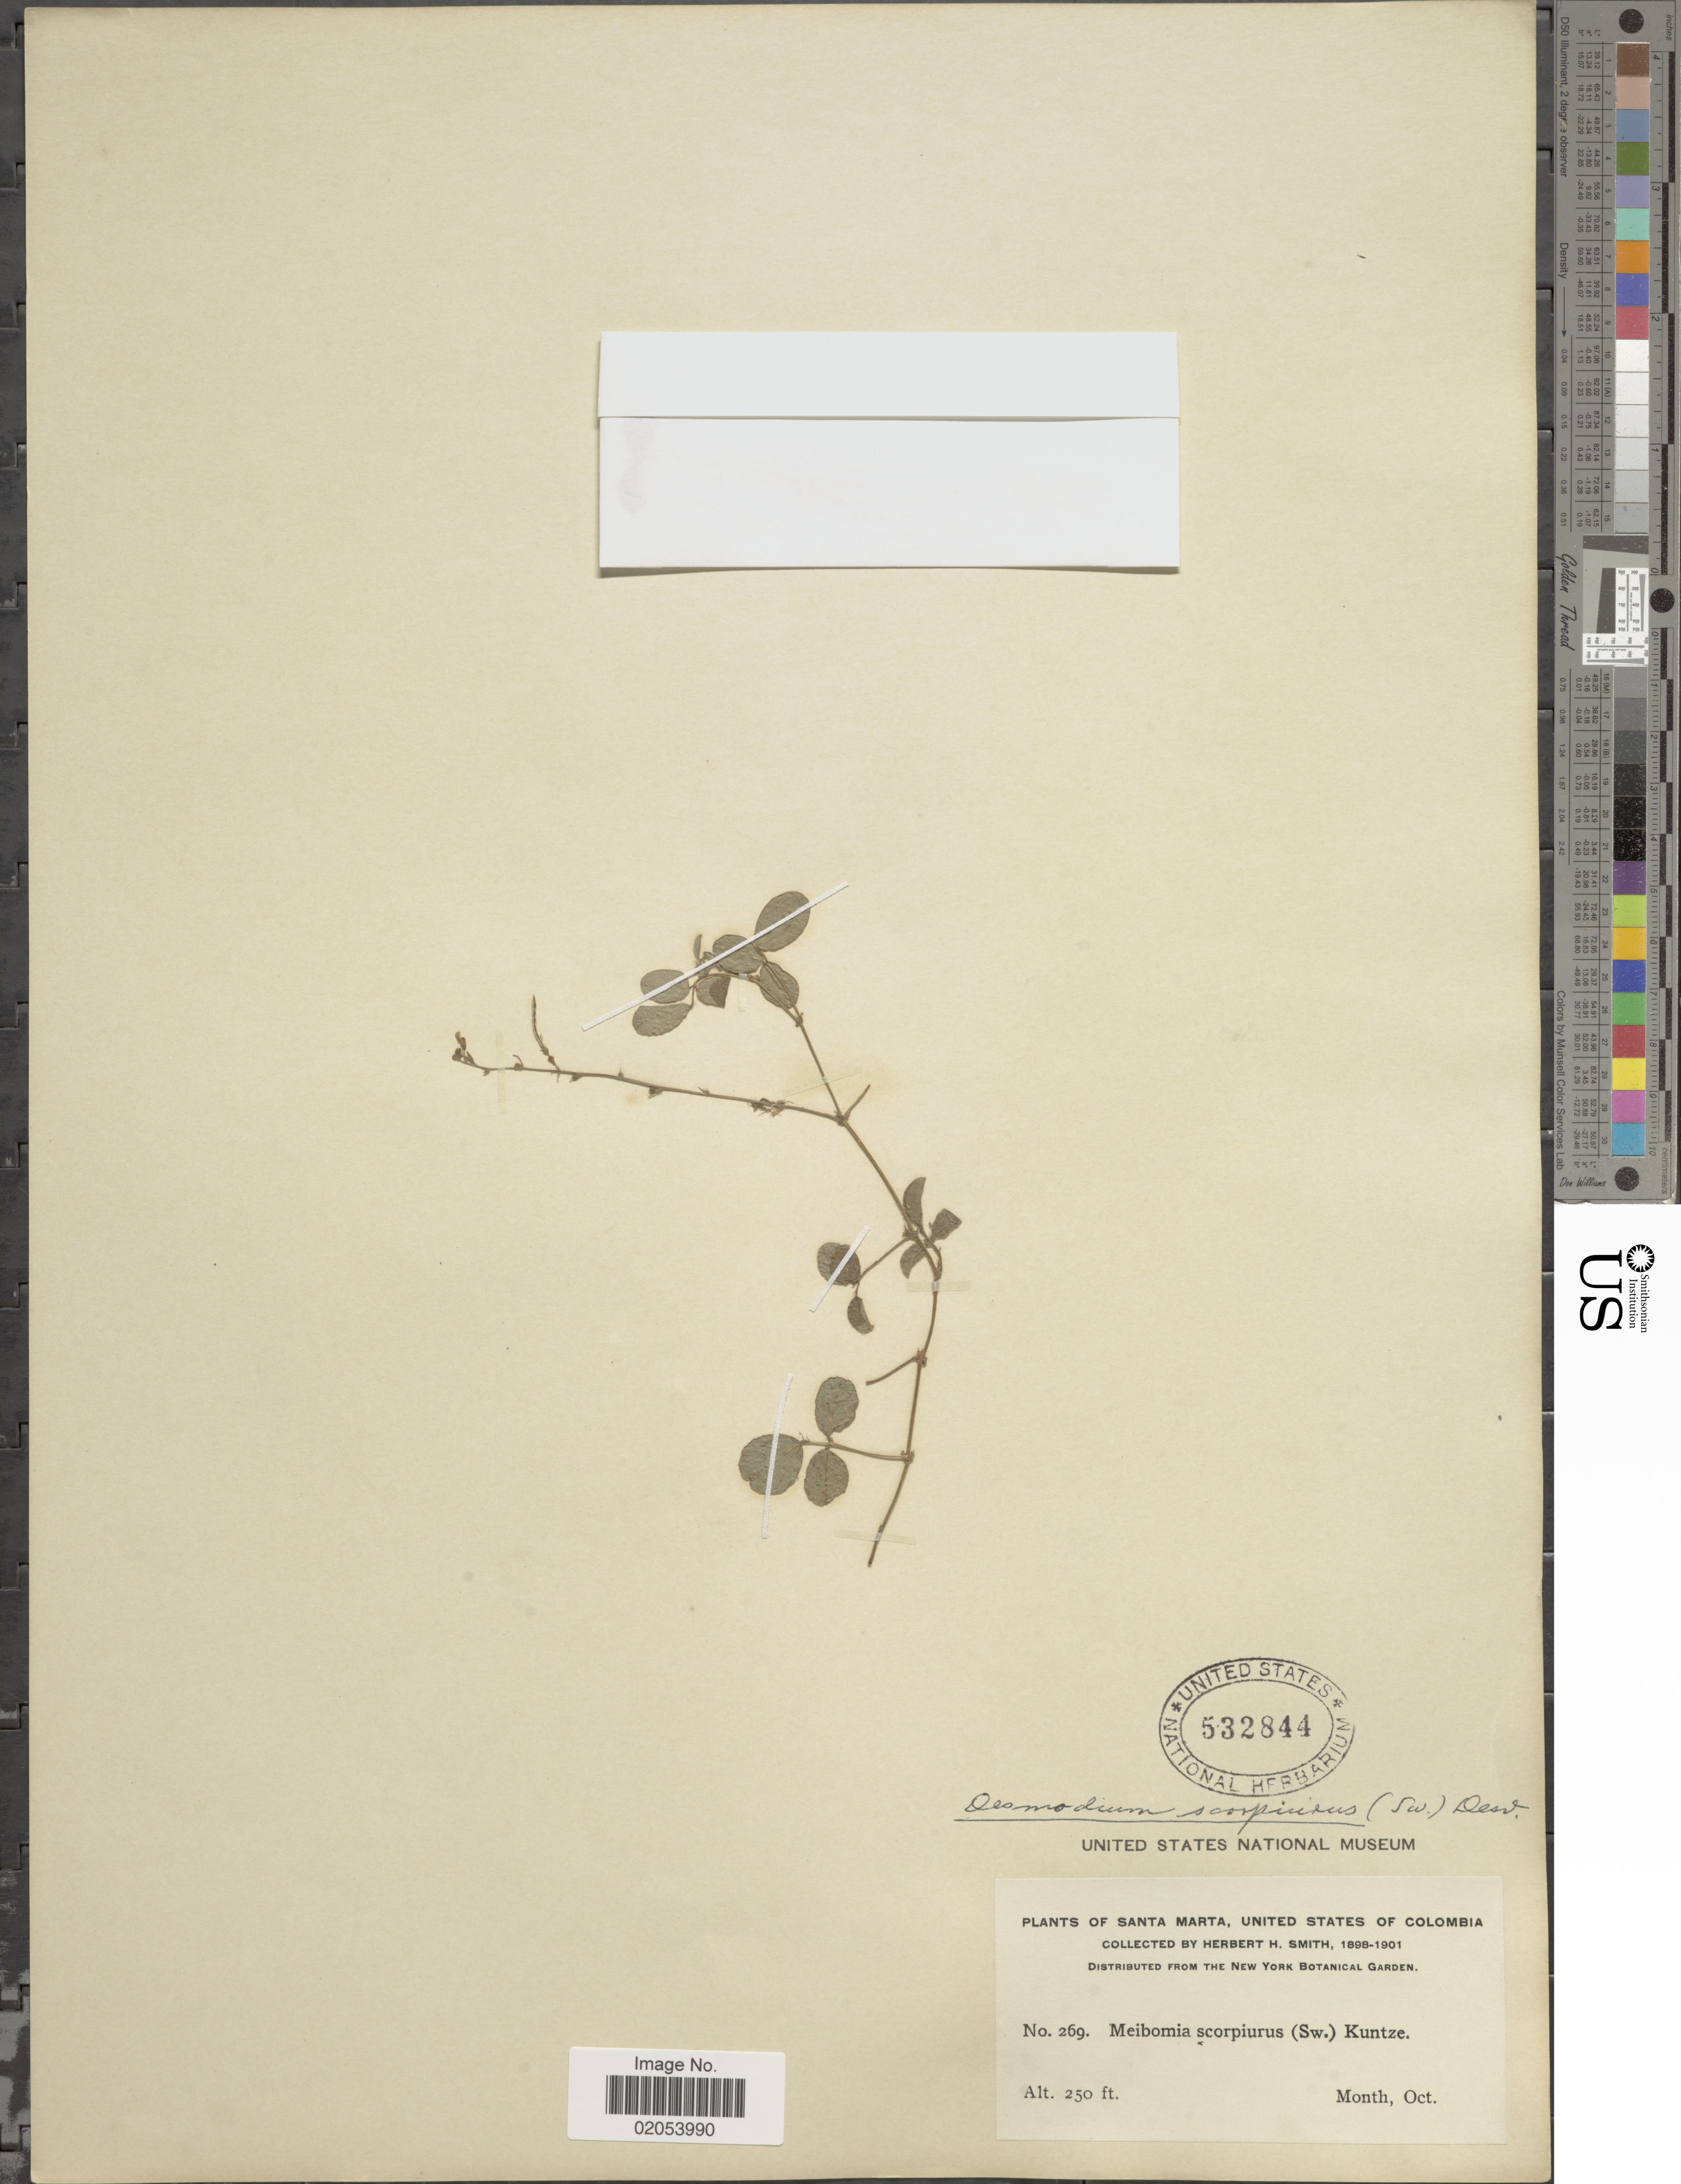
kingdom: Plantae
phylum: Tracheophyta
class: Magnoliopsida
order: Fabales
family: Fabaceae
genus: Desmodium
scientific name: Desmodium scorpiurus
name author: (Sw.) Desv. ex DC.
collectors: Herbert H. Smith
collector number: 269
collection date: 1898-10/1901-10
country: Colombia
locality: Santa Marta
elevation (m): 76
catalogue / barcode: US 532844